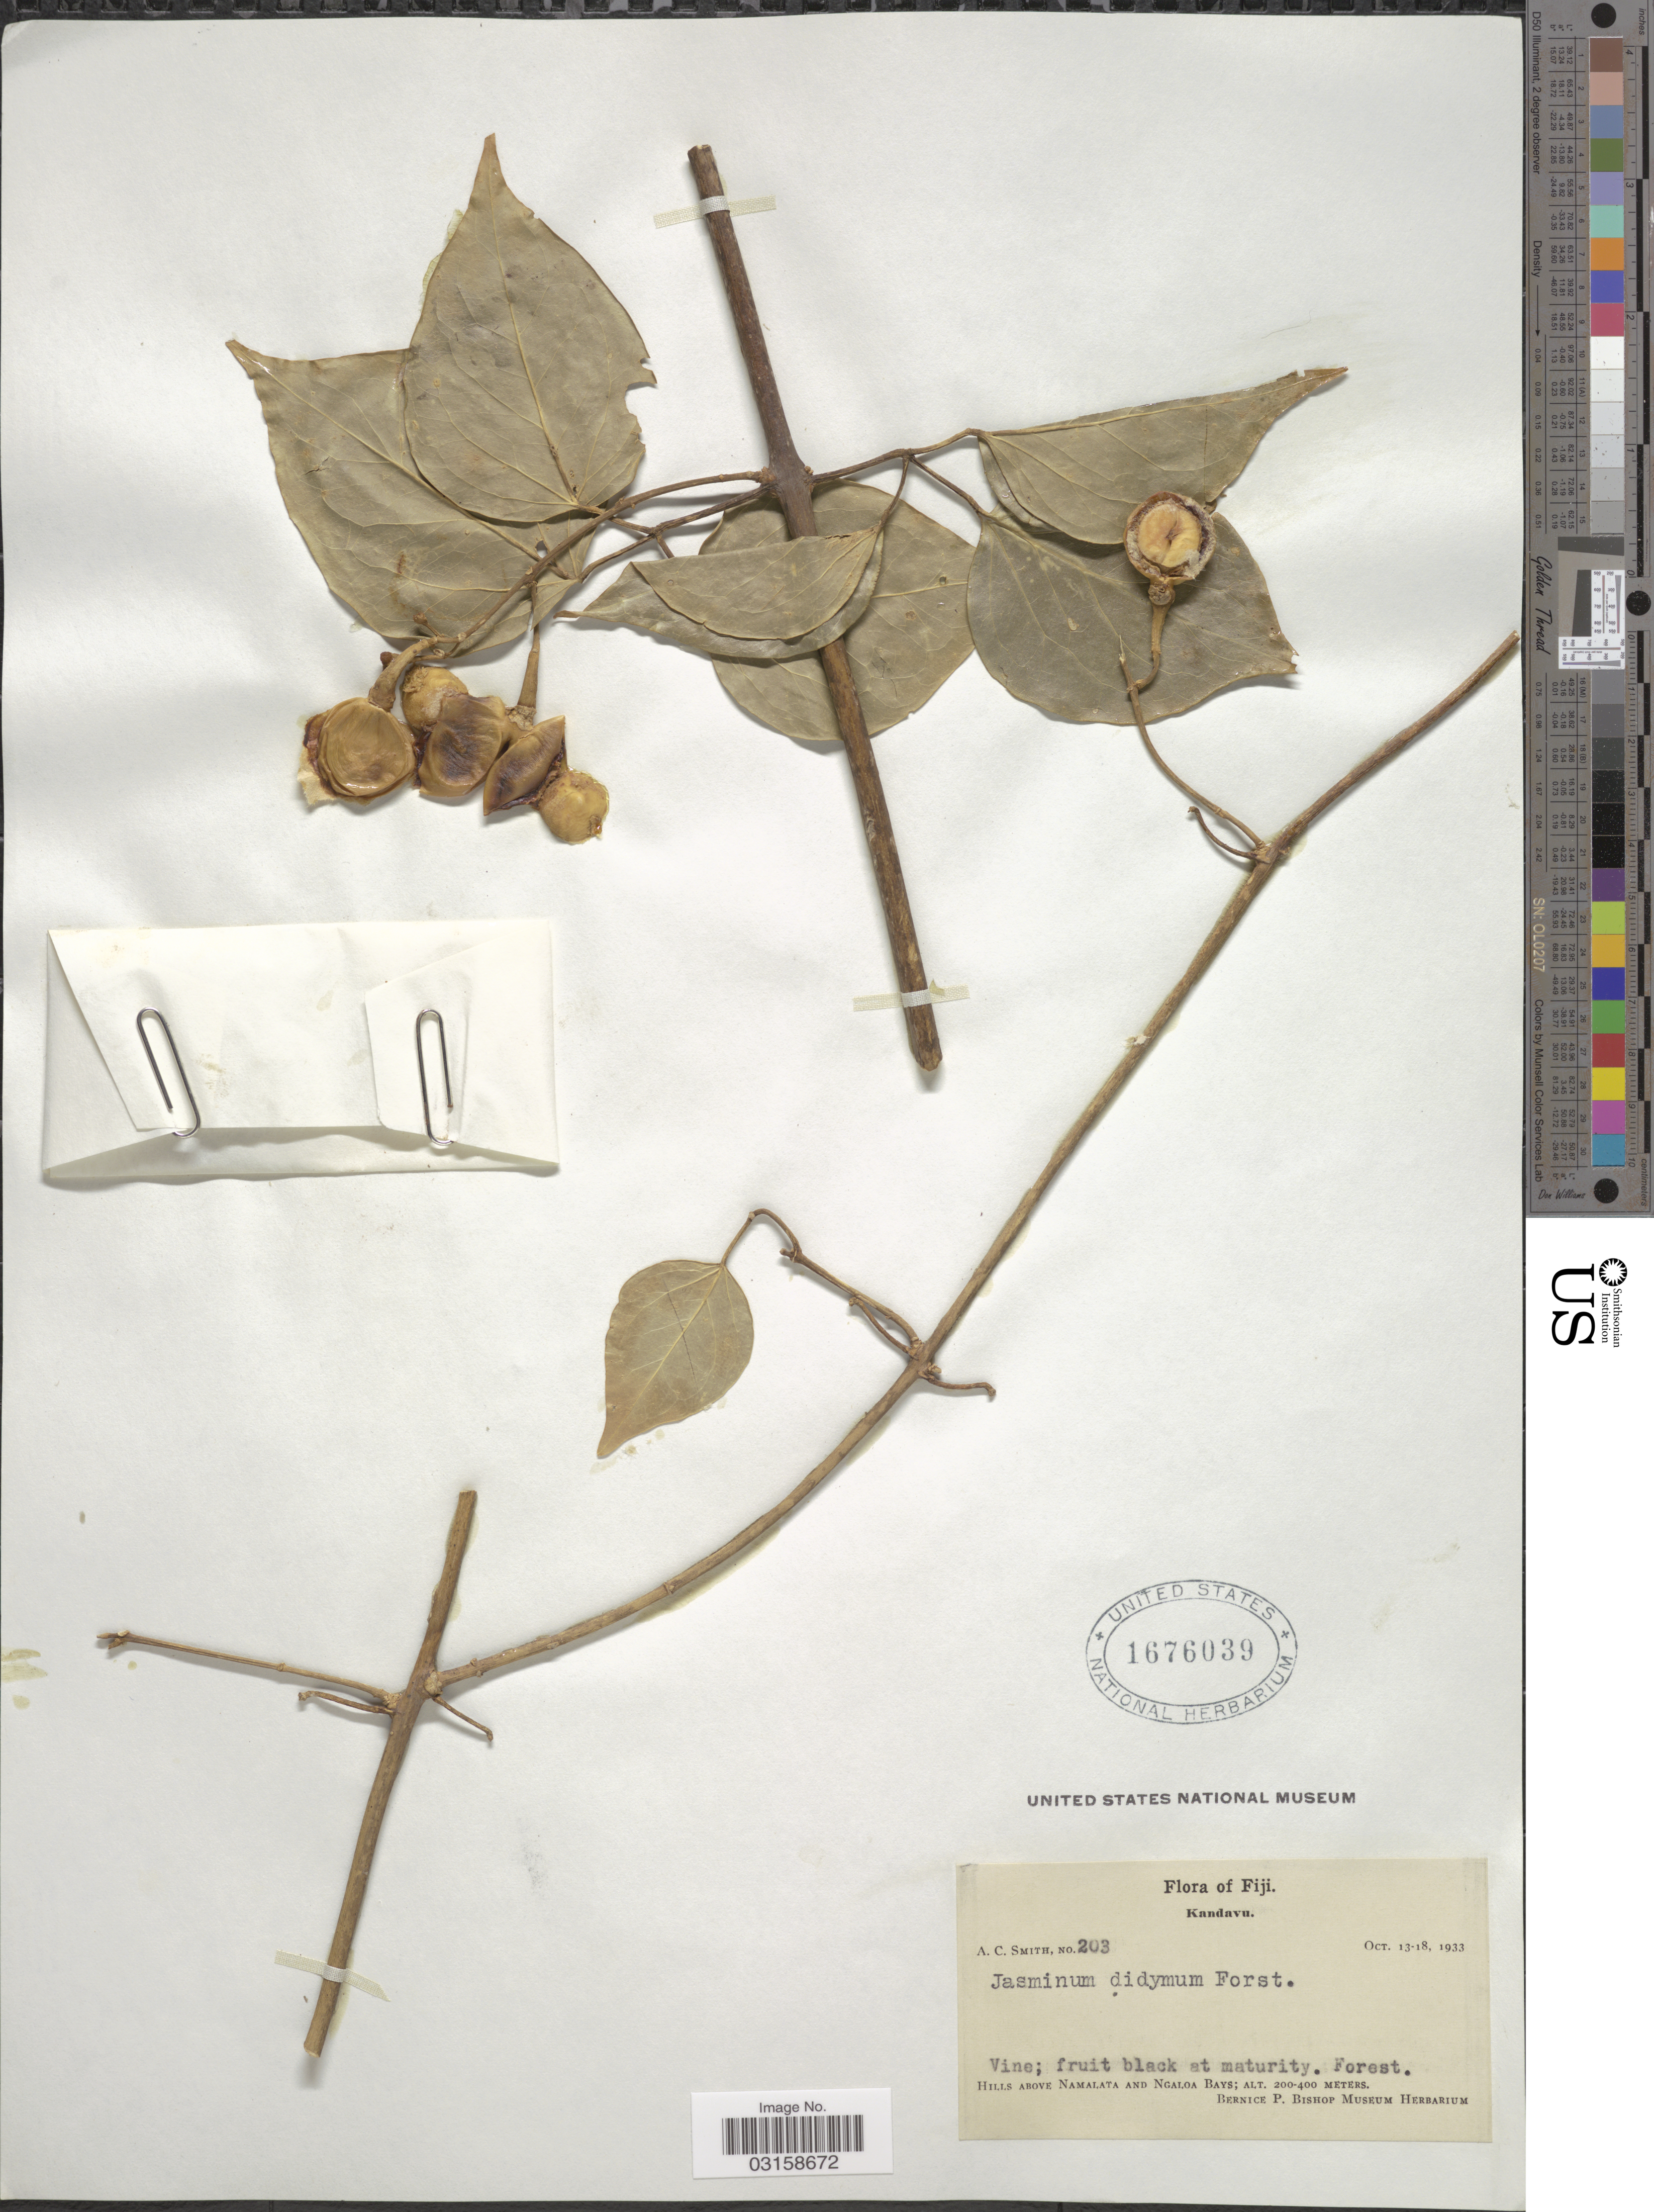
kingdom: Plantae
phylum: Tracheophyta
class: Magnoliopsida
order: Lamiales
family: Oleaceae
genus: Jasminum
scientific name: Jasminum didymum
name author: G. Forst.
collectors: A. C. Smith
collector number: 203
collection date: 1933-10-13/1933-10-18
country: Fiji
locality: Kandavu. Hills above Namalata and Ngaloa Bays.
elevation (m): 200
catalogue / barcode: US 1676039